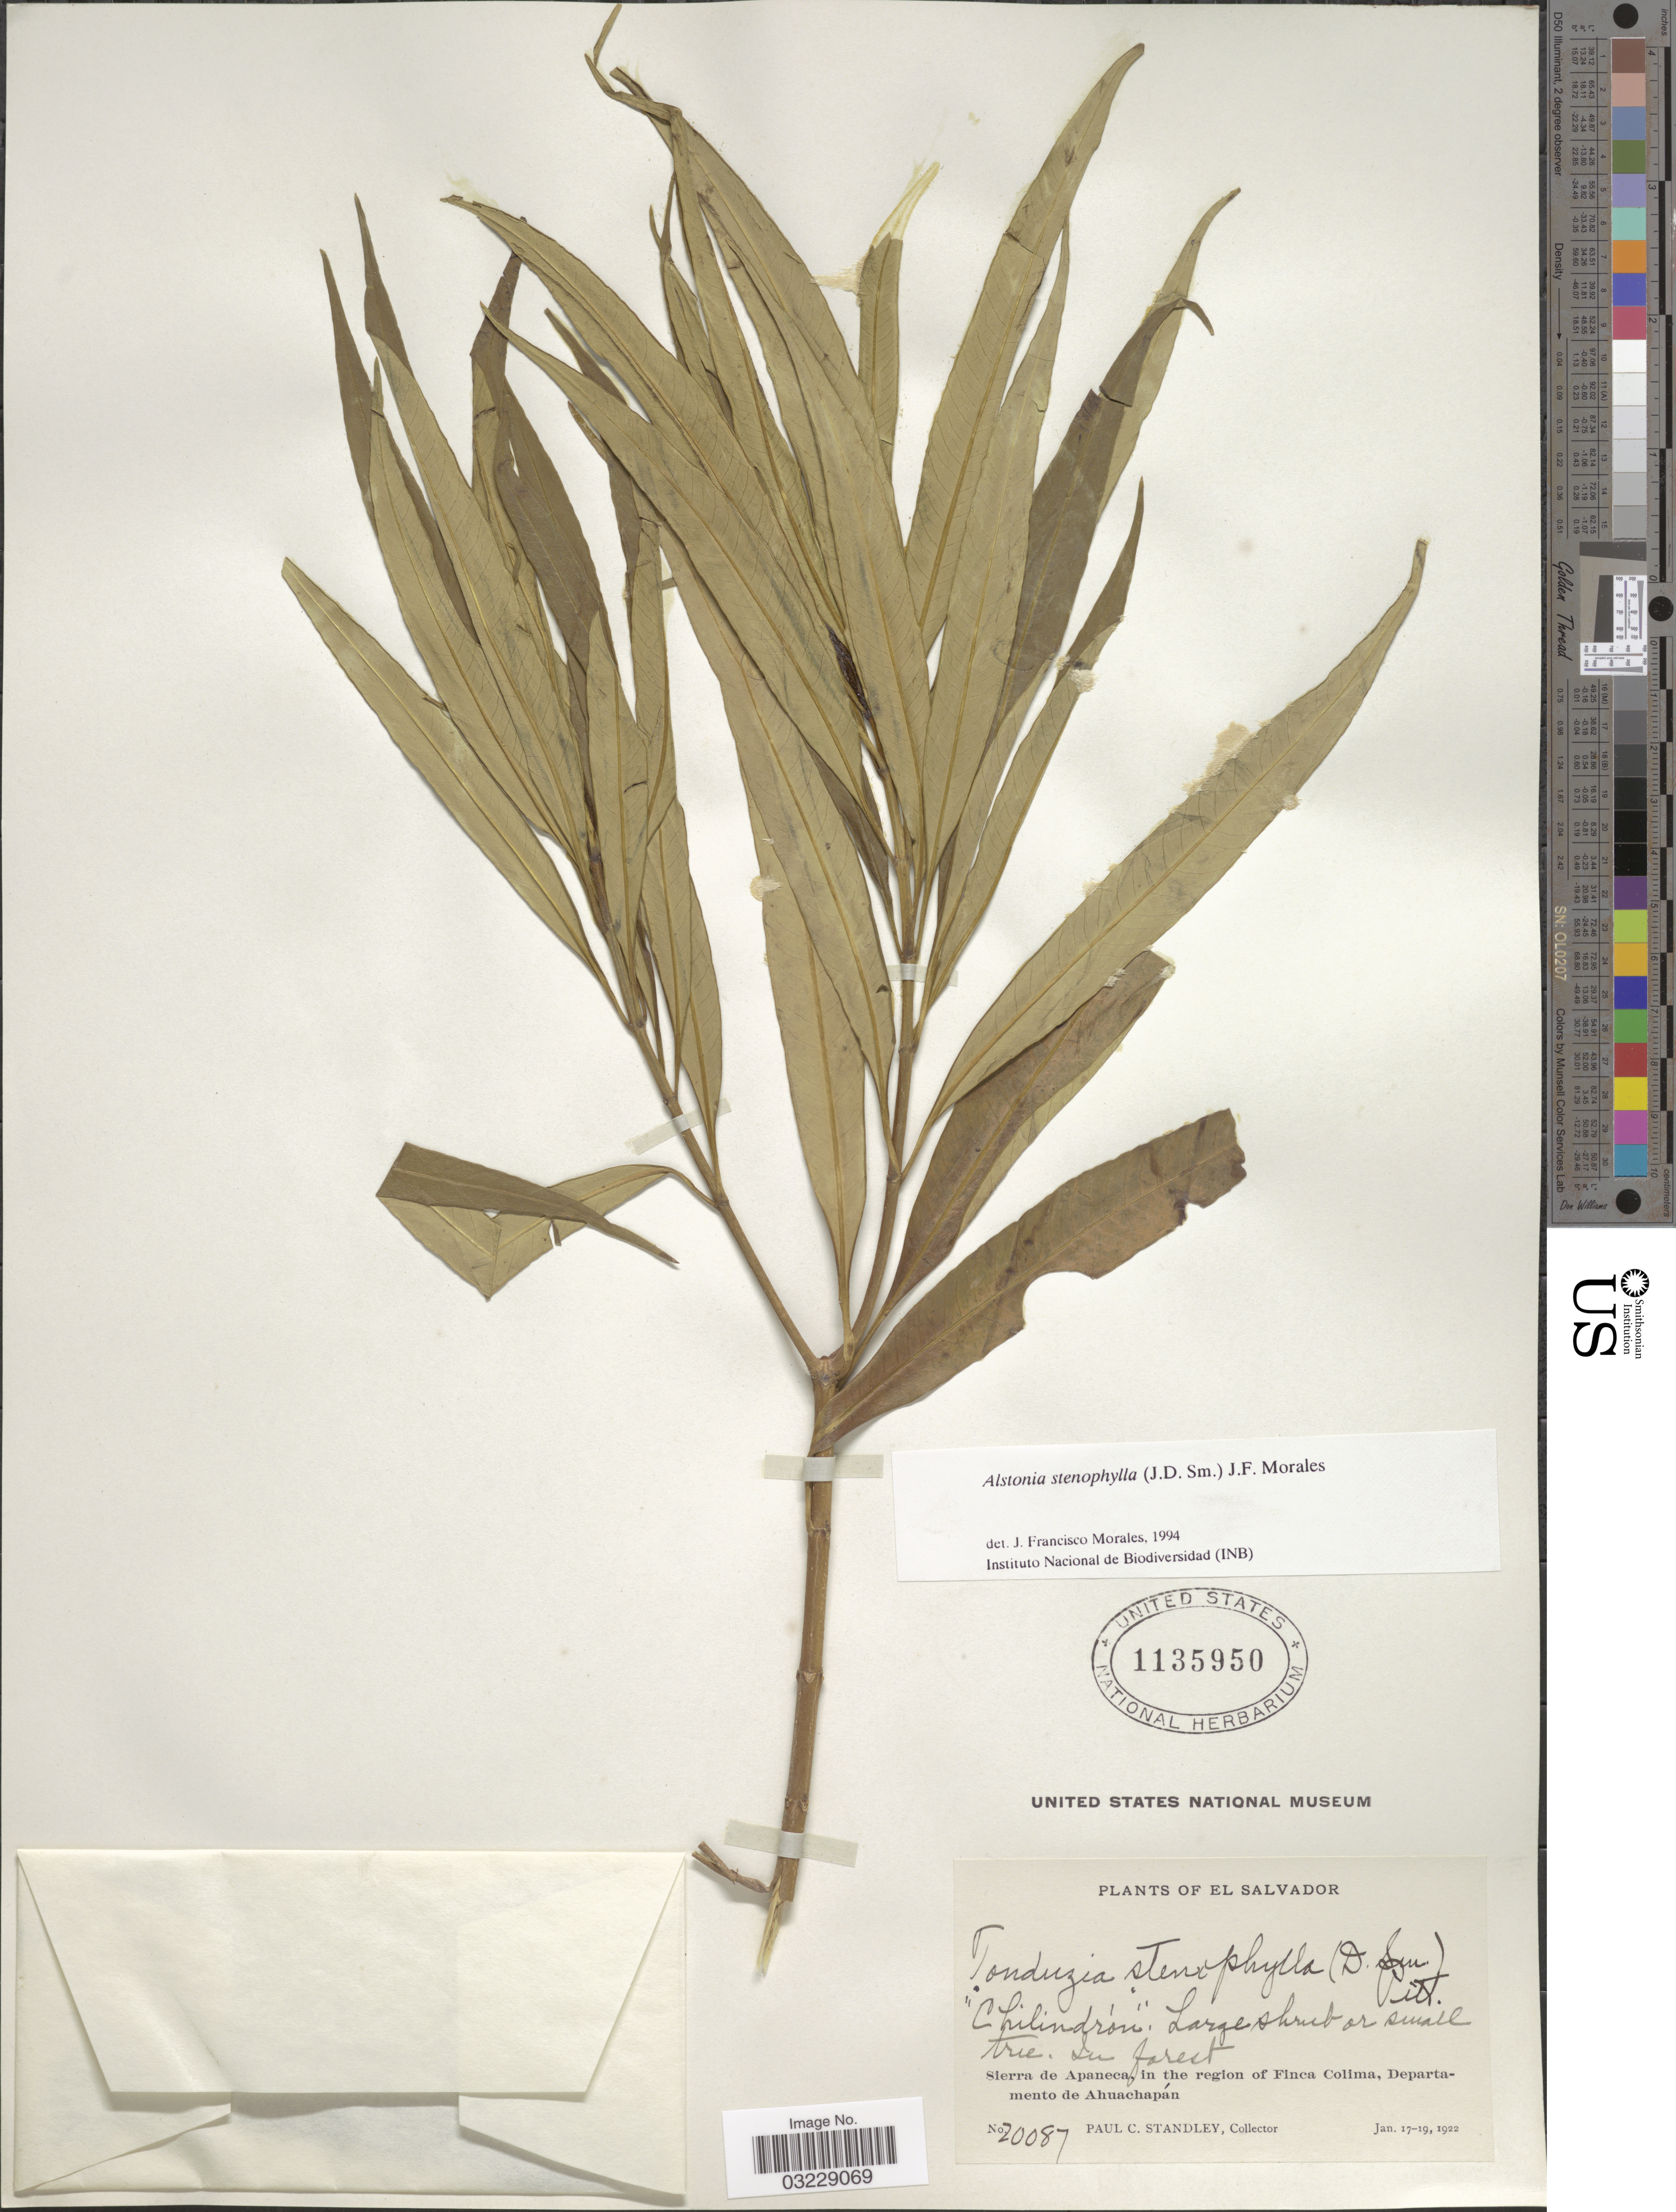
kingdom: Plantae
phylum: Tracheophyta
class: Magnoliopsida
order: Gentianales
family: Apocynaceae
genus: Alstonia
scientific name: Alstonia stenophylla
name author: Guillaumin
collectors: P. C. Standley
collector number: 20087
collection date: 1922-01-17/1922-01-19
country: El Salvador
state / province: Ahuachapan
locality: Sierra de Apaneca, in the region of Finca Colima, Departamento de Ahuachapán.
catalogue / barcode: US 1135950